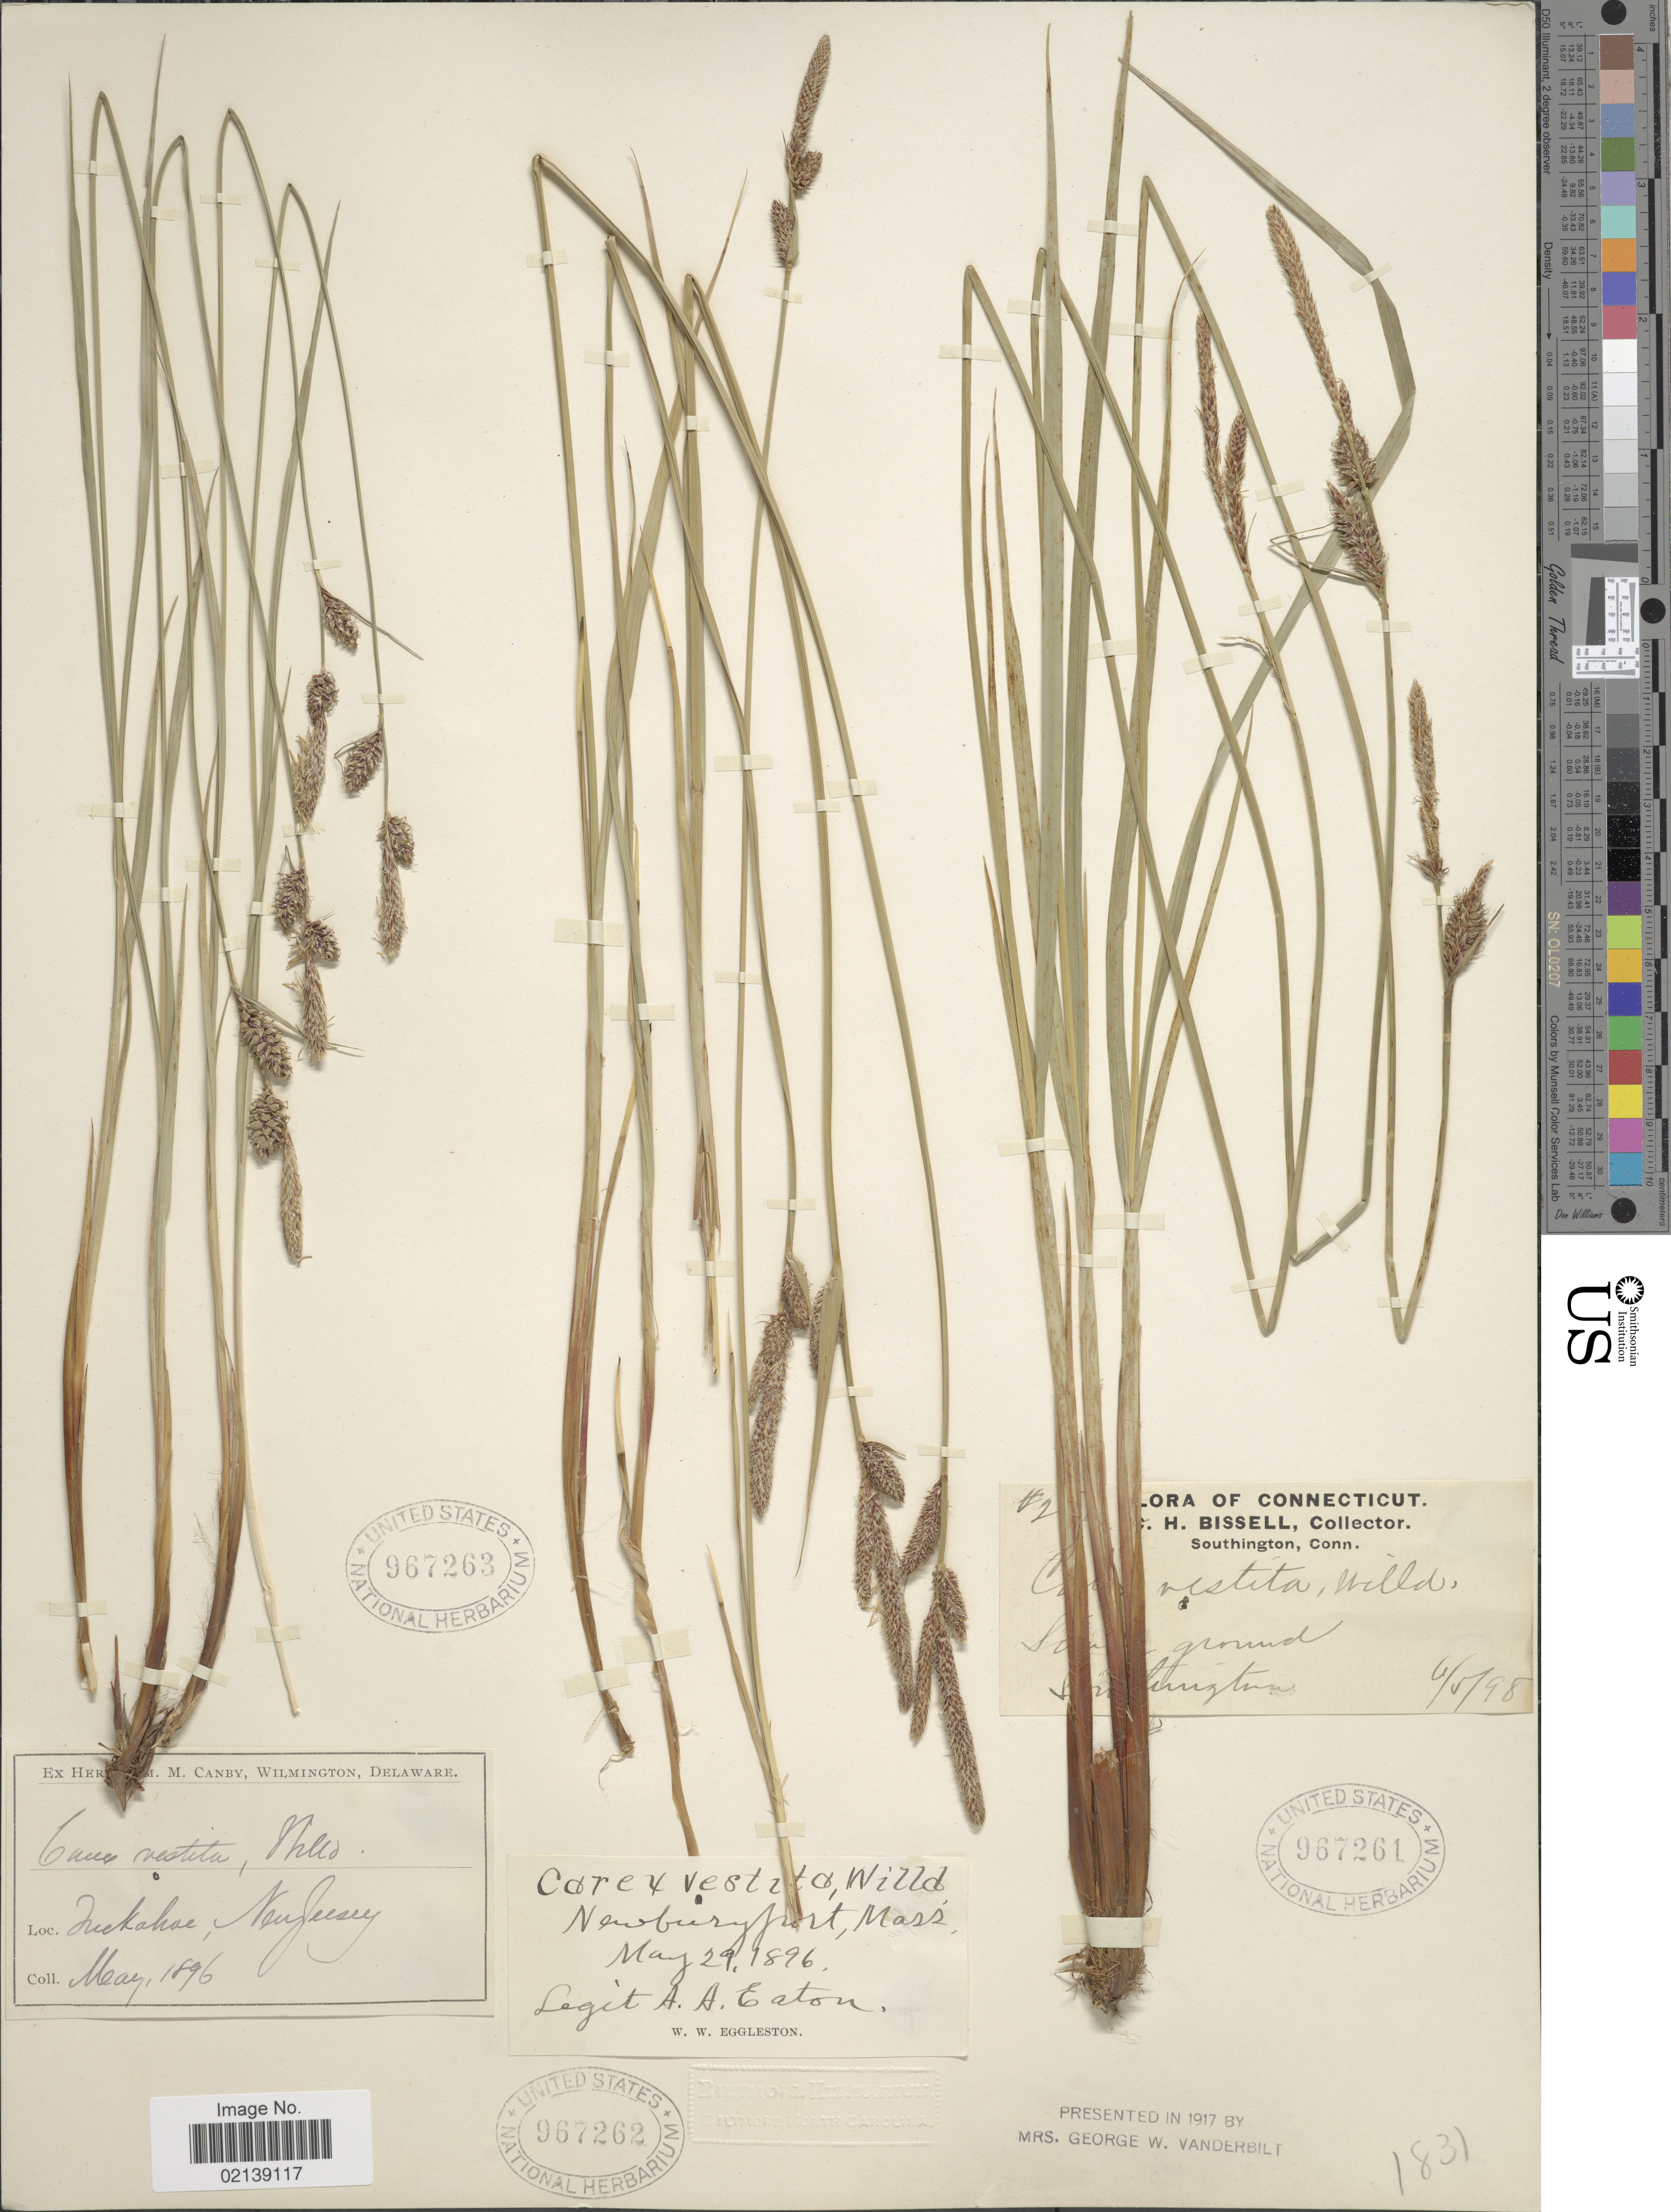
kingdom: Plantae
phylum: Tracheophyta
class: Liliopsida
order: Poales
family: Cyperaceae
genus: Carex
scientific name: Carex vestita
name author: Willd.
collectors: A. A. Eaton & W. W. Eggleston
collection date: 1896-05-29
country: United States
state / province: Massachusetts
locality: Newbury port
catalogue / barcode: US 967262-2